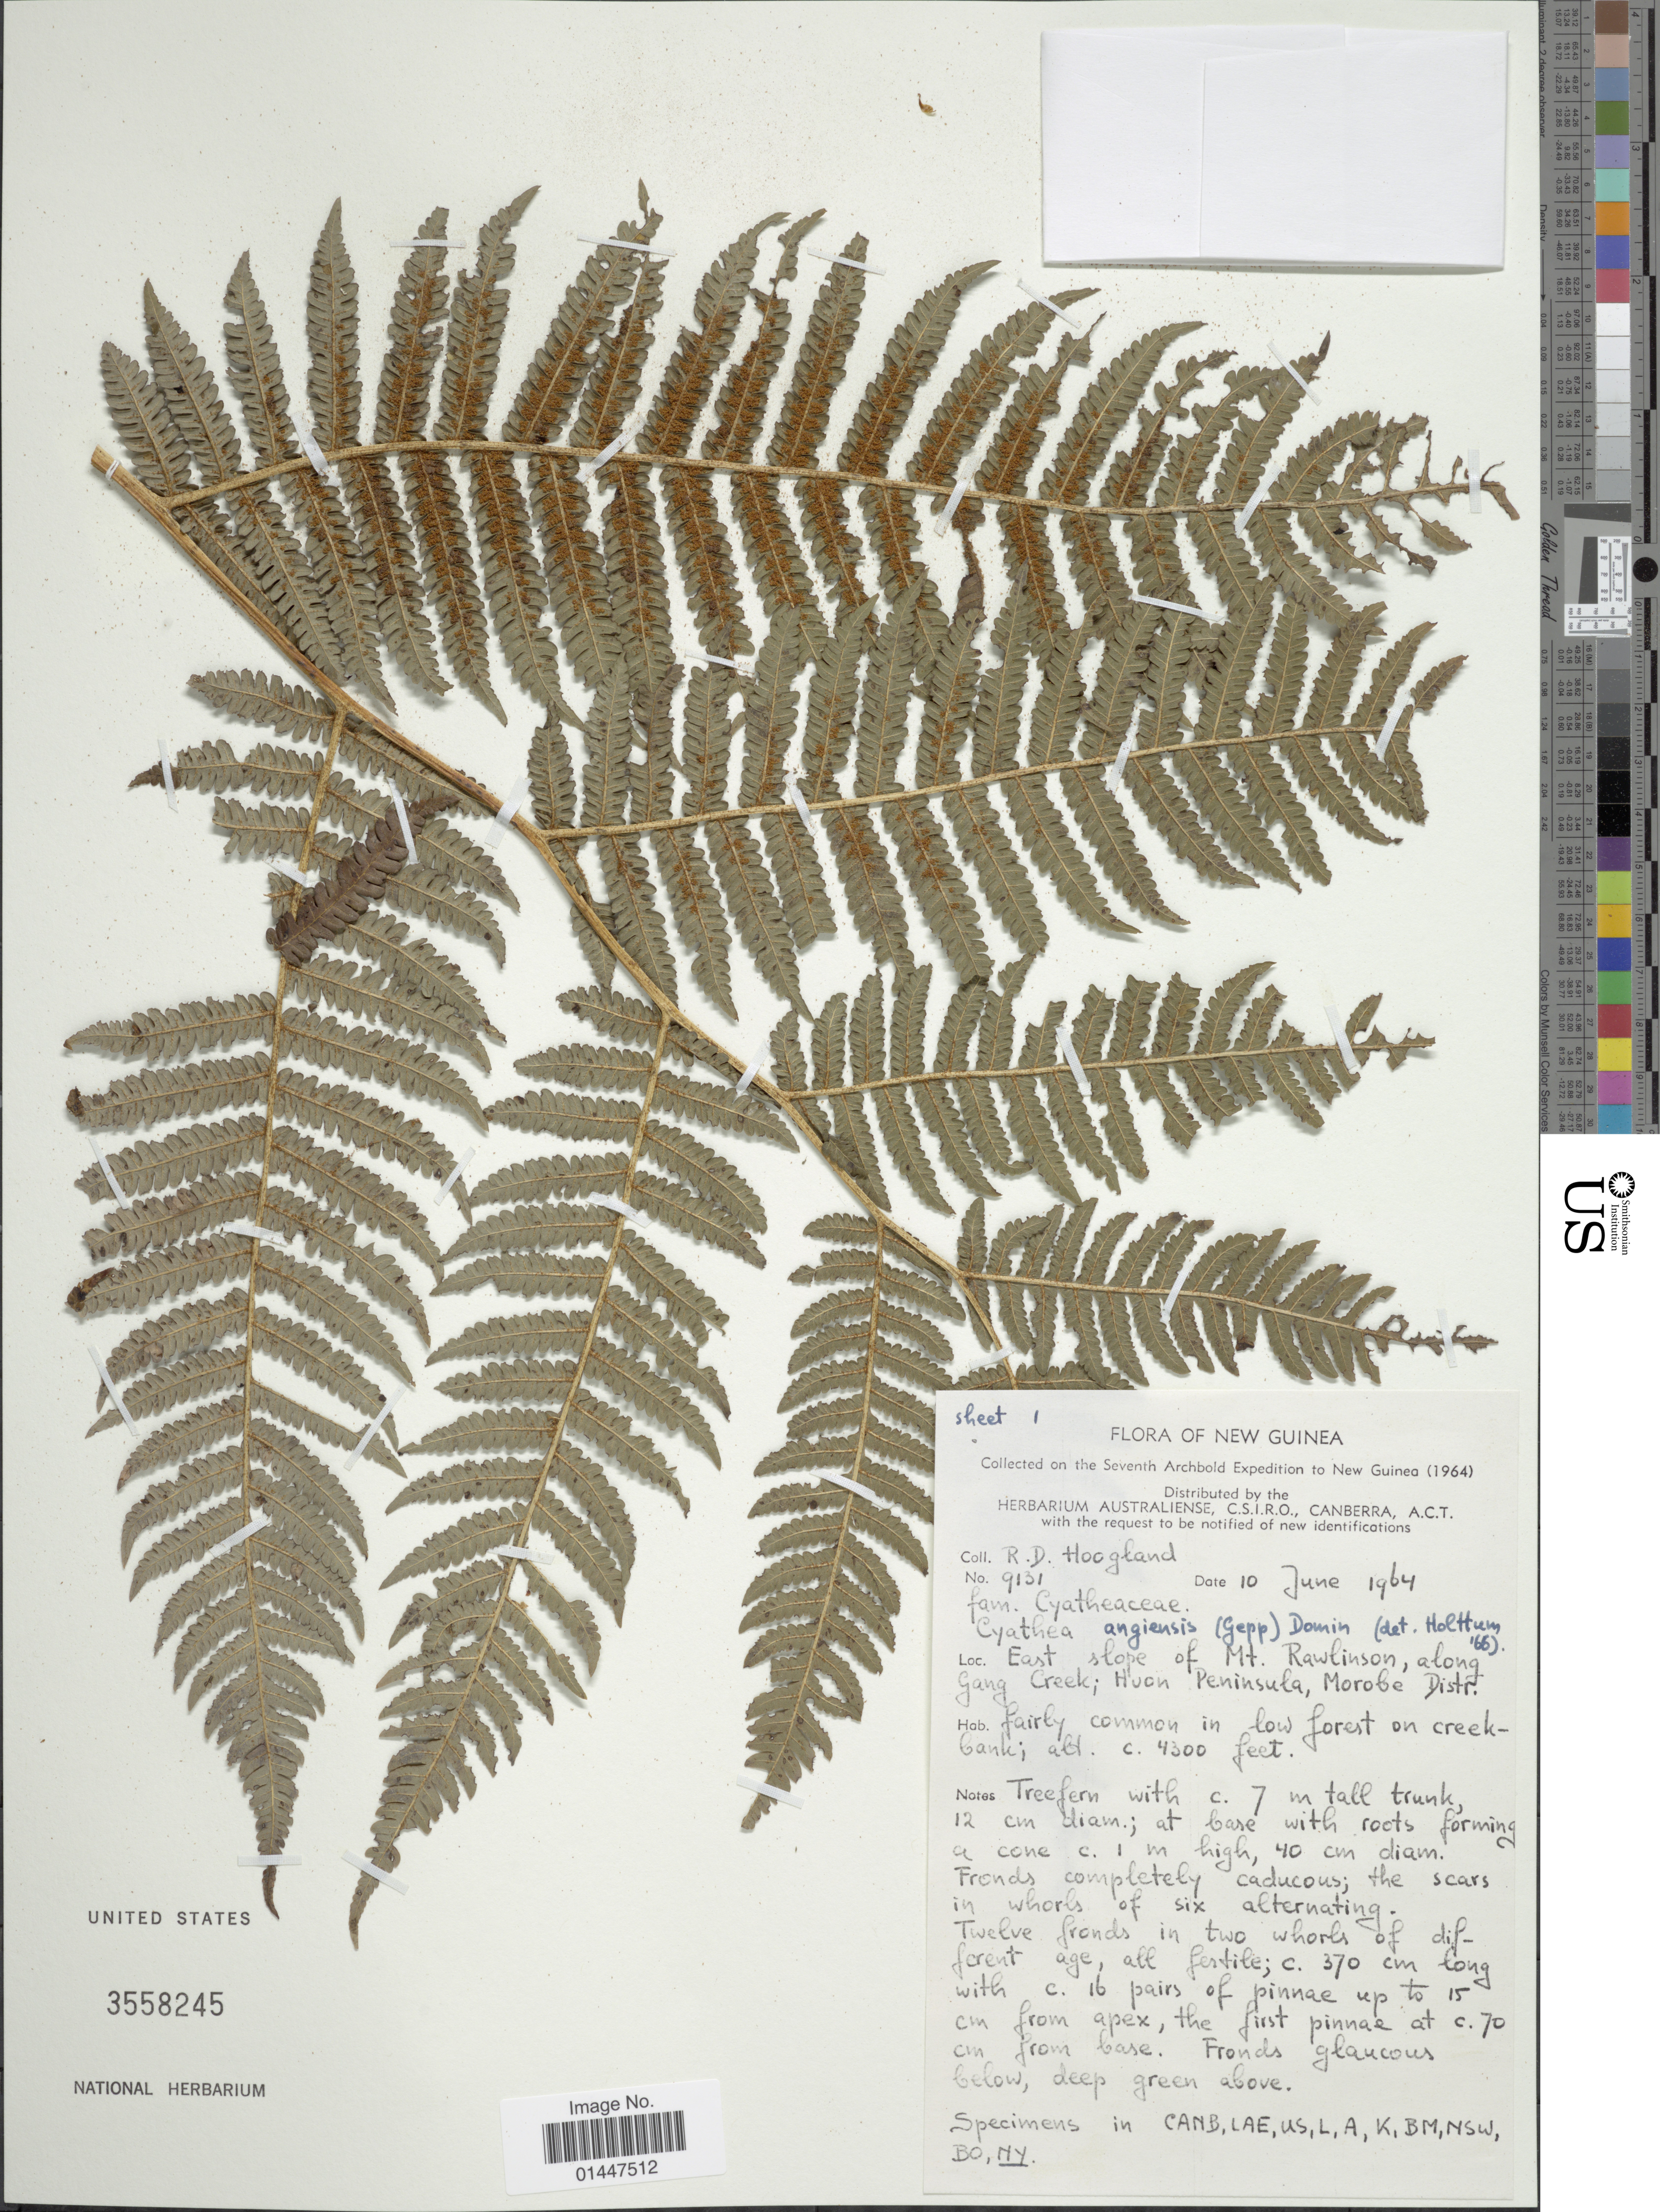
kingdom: Plantae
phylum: Tracheophyta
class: Polypodiopsida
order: Cyatheales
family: Cyatheaceae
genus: Sphaeropteris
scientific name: Sphaeropteris angiensis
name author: (A. Gepp) R.M. Tryon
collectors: R. D. Hoogland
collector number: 9131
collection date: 1964-06-10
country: Papua New Guinea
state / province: Morobe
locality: New Guinea. East slope of Mt. Rawlinson, along Gang Creek, Huan Peninsula, Morobe Distr. Fairly common in low forest on creek bank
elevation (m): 1311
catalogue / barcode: US 3558245